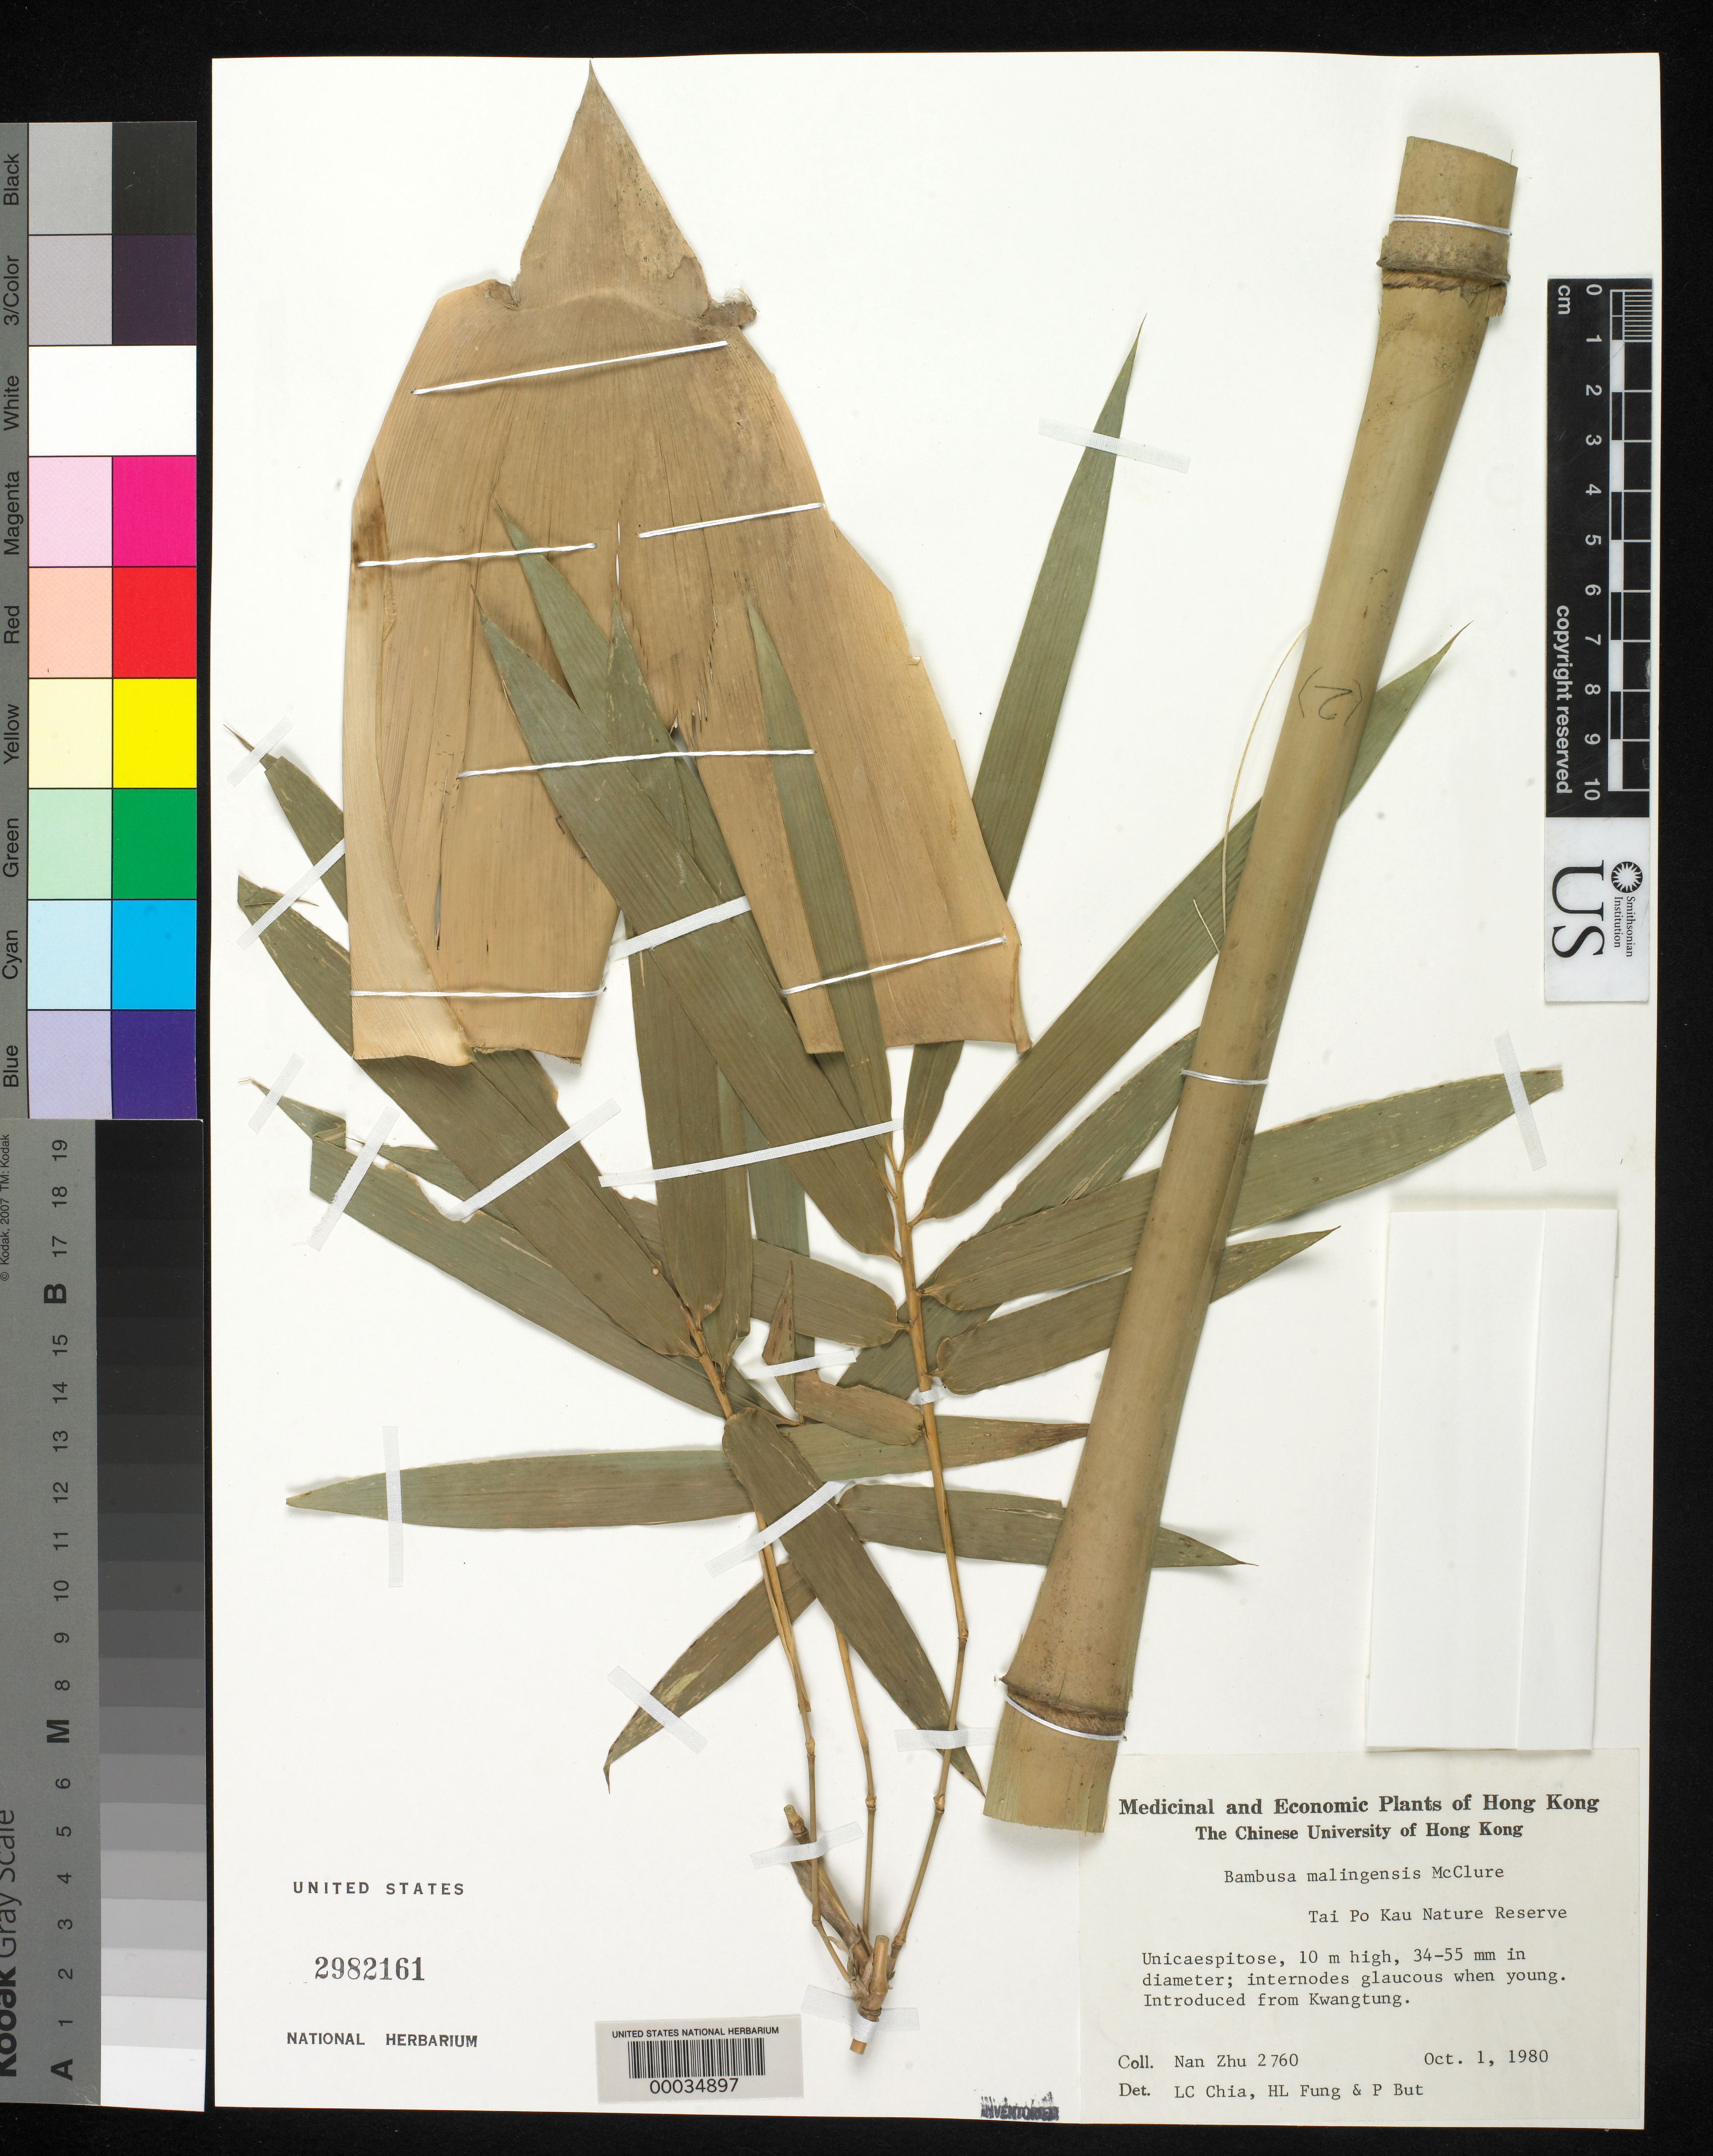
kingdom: Plantae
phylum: Tracheophyta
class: Liliopsida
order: Poales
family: Poaceae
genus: Bambusa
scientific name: Bambusa malingensis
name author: McClure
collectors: Z. Nan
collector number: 2760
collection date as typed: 01 Oct 1980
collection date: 1980-10-01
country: China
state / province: Hong Kong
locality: Tai po kau nature reserve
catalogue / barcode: US 2982161